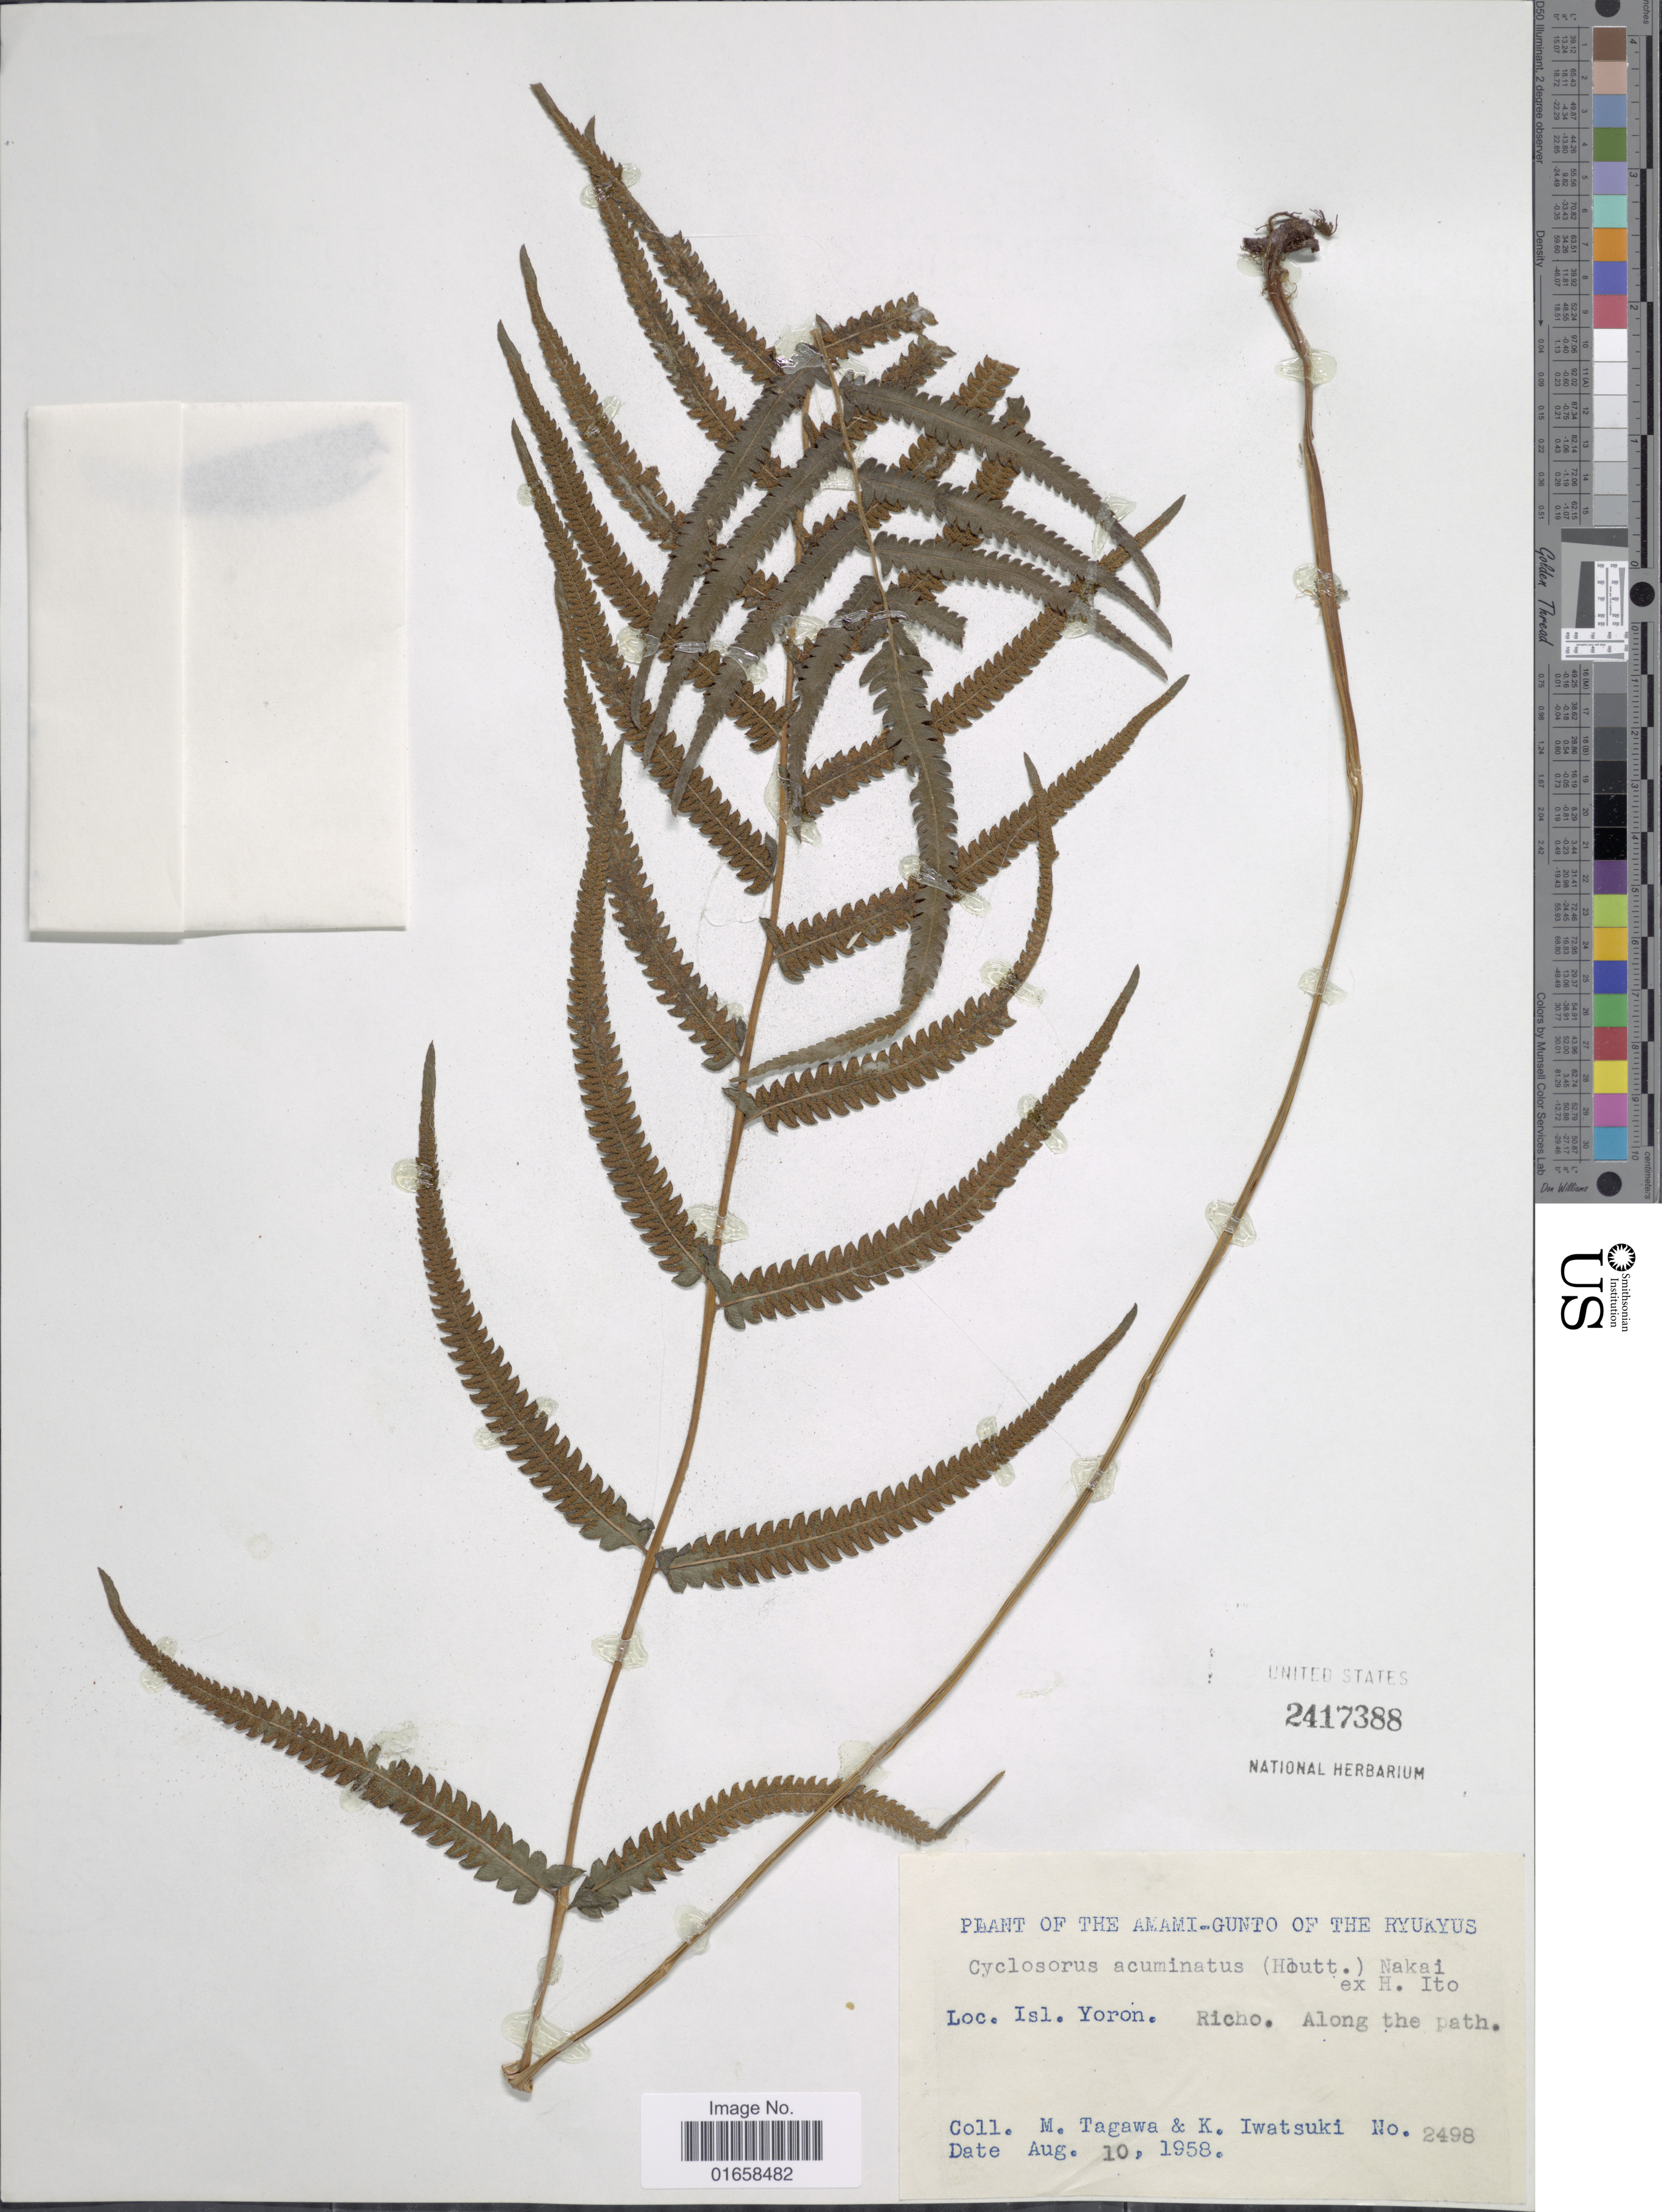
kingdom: Plantae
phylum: Tracheophyta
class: Polypodiopsida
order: Polypodiales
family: Thelypteridaceae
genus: Christella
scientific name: Christella acuminata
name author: (Houtt.) H. Lév.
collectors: M. Tagawa & K. Iwatsuki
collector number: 2498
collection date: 1958-08-10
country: Japan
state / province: Okinawa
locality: Amami-Gunto of the Ryukyus. isl. yoron. Richo. Along the path.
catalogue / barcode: US 2417388